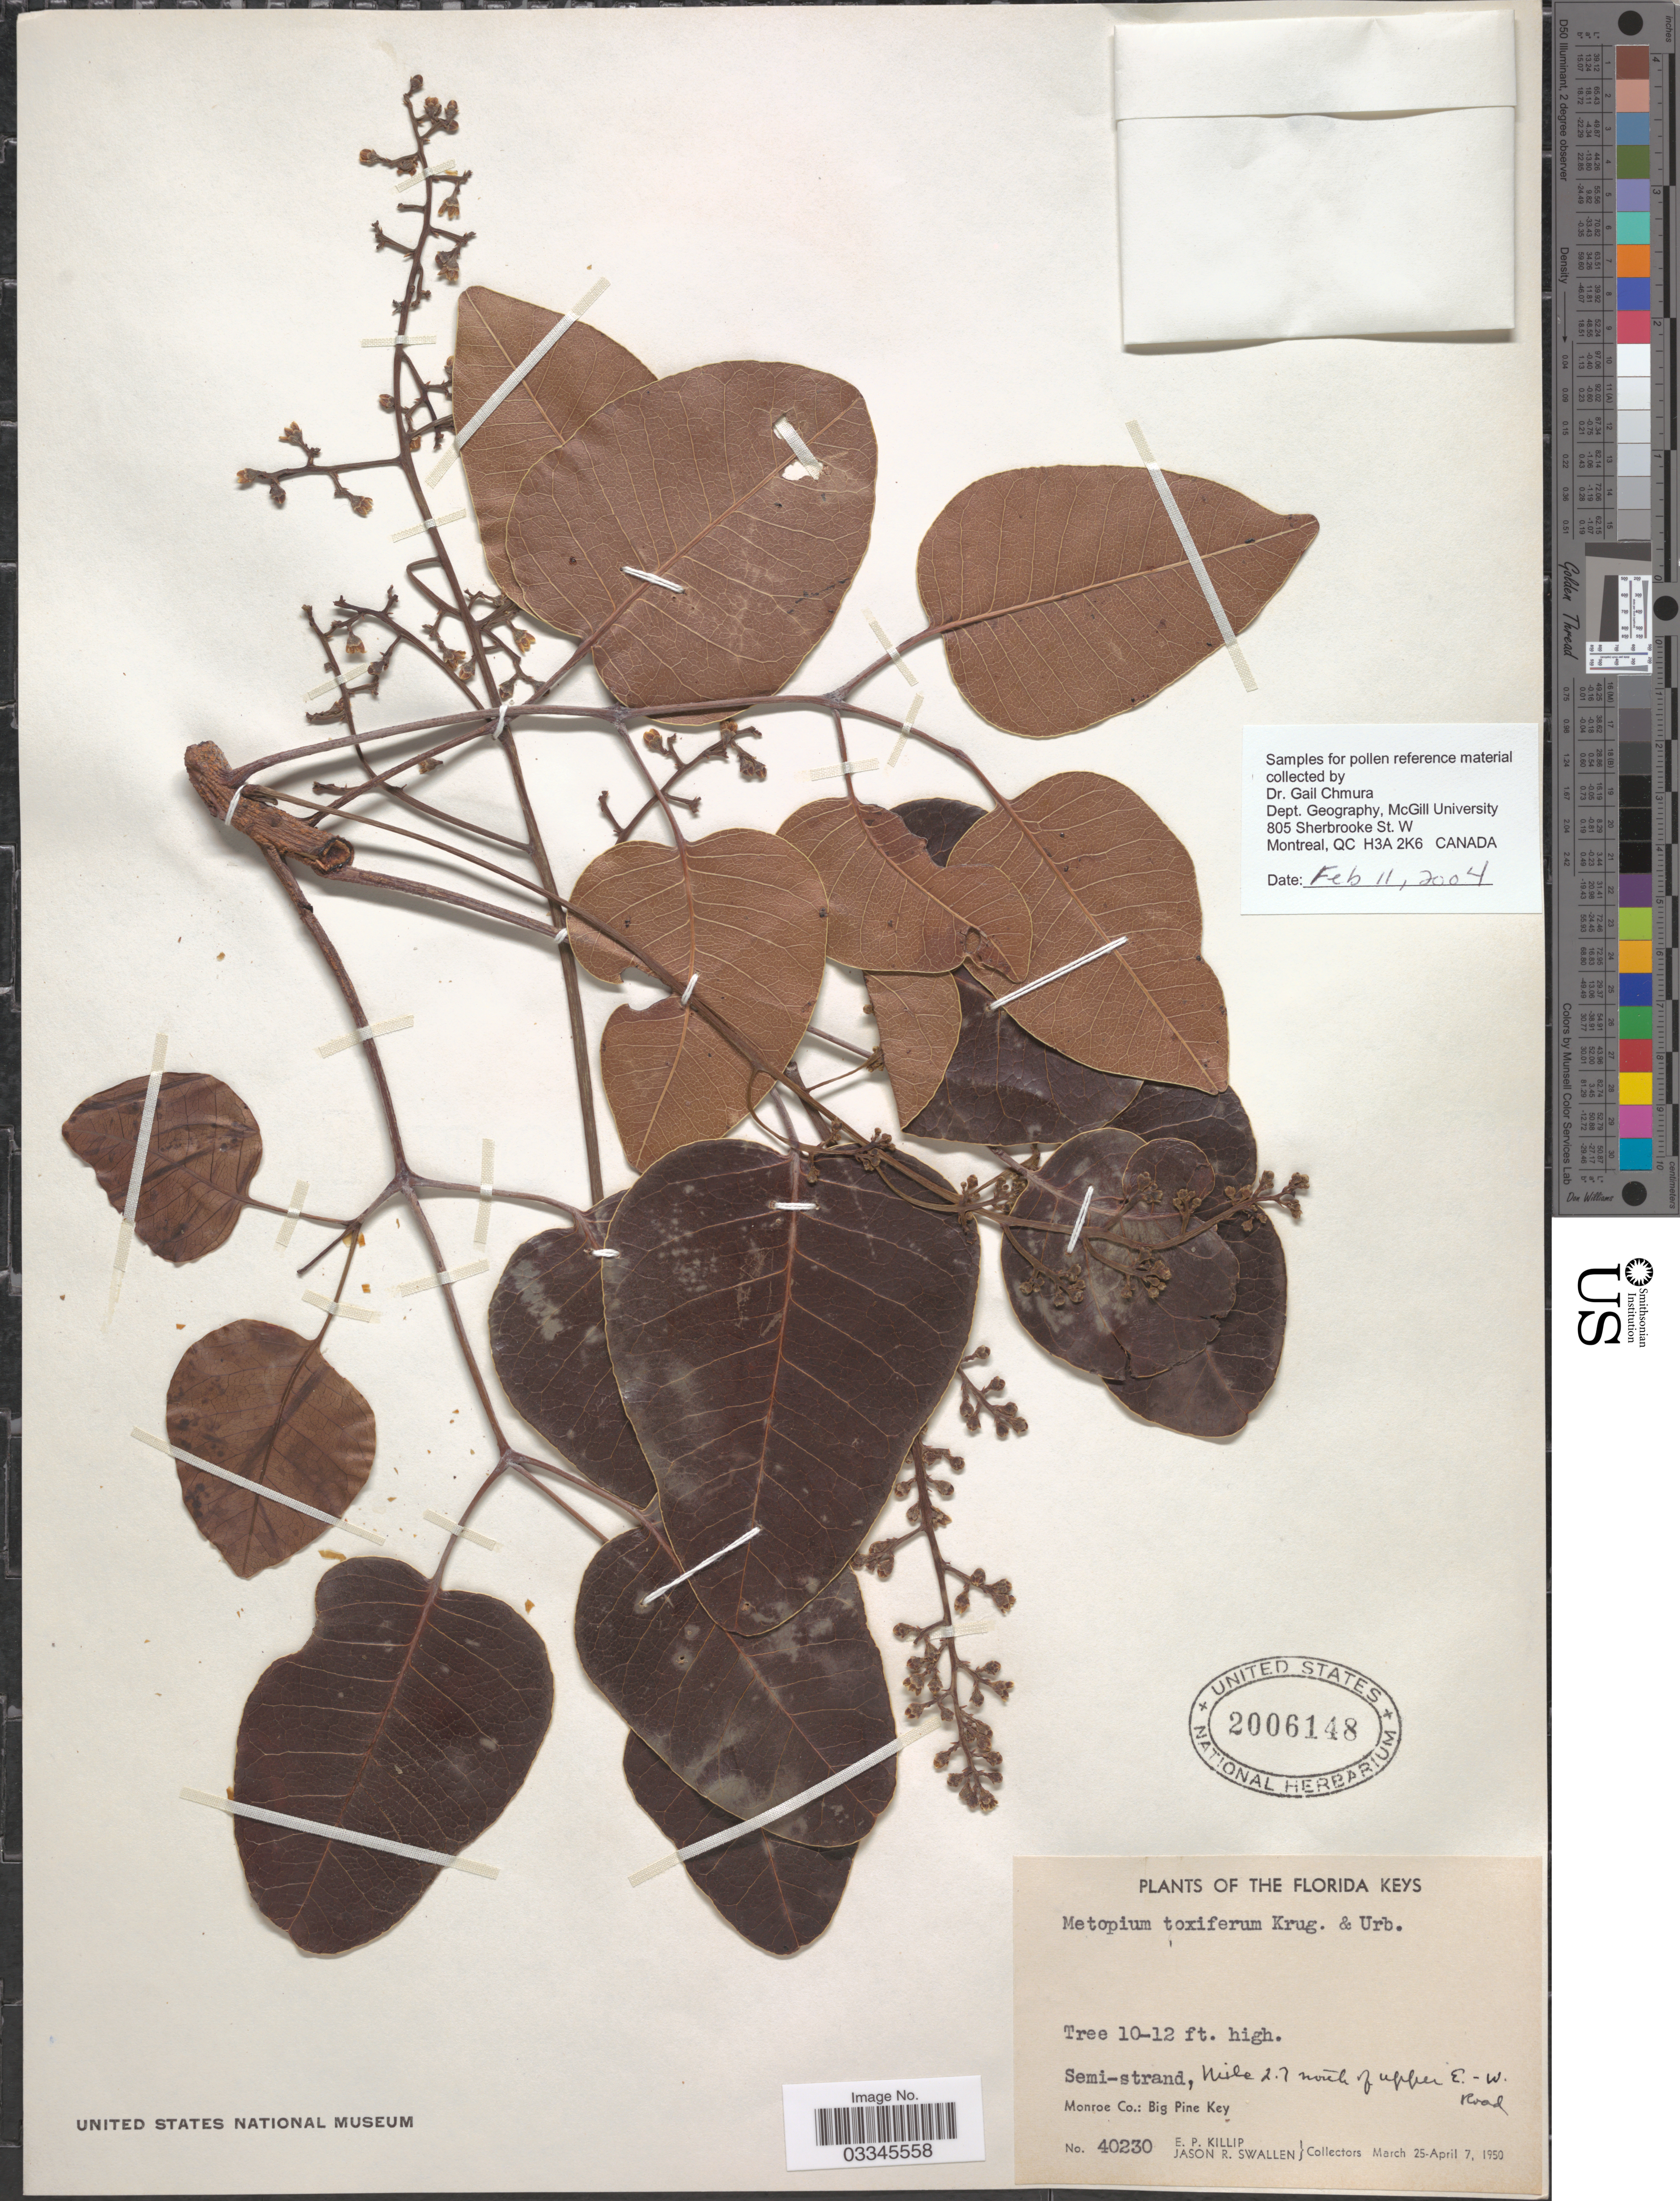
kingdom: Plantae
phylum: Tracheophyta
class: Magnoliopsida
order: Sapindales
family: Anacardiaceae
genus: Metopium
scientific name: Metopium toxiferum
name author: (L.) Krug & Urb.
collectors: E. P. Killip & J. R. Swallen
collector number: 40230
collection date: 1950-03-25/1950-04-07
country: United States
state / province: Florida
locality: Florida Keys. Mile 2.7 north of upper E. - W. Road. Monroe Co.: Big Pine Key.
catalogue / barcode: US 2006148